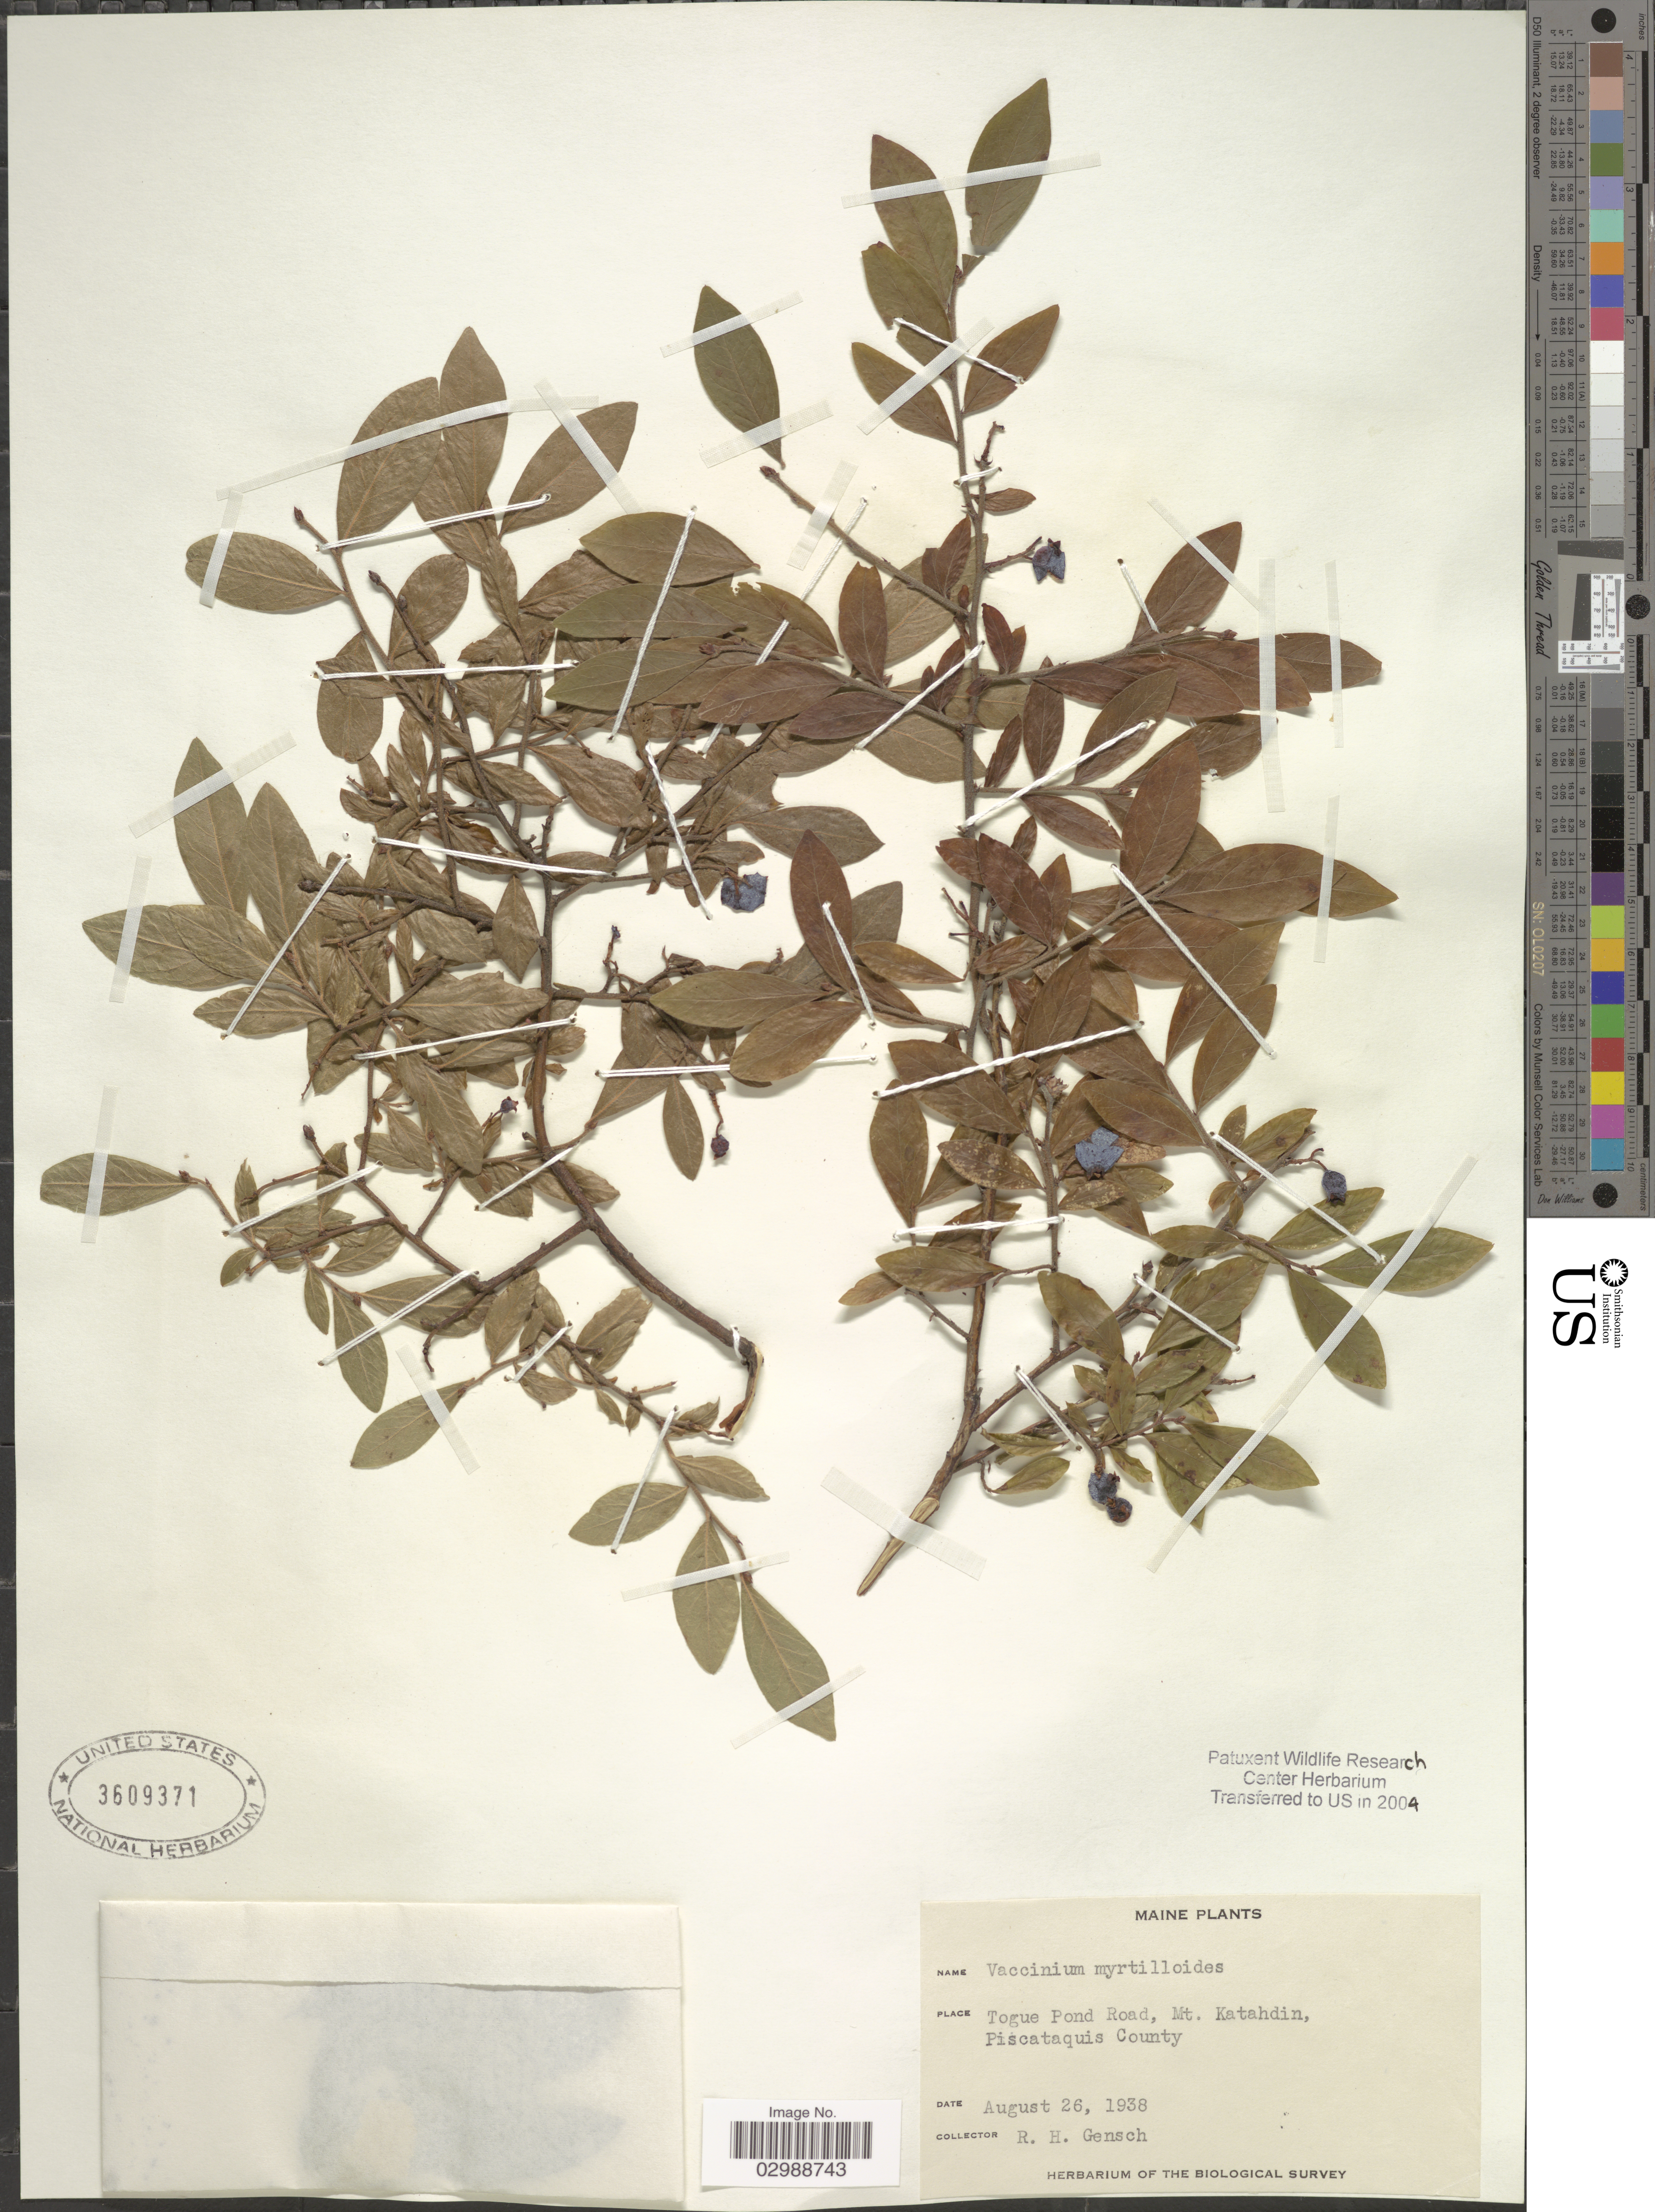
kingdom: Plantae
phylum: Tracheophyta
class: Magnoliopsida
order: Ericales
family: Ericaceae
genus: Vaccinium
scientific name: Vaccinium myrtilloides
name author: Michx.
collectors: R. Gensch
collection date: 1938-08-26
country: United States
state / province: Maine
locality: Togue Pond Road, Mt. Katahdin, Piscataquis County.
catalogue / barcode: US 3609371